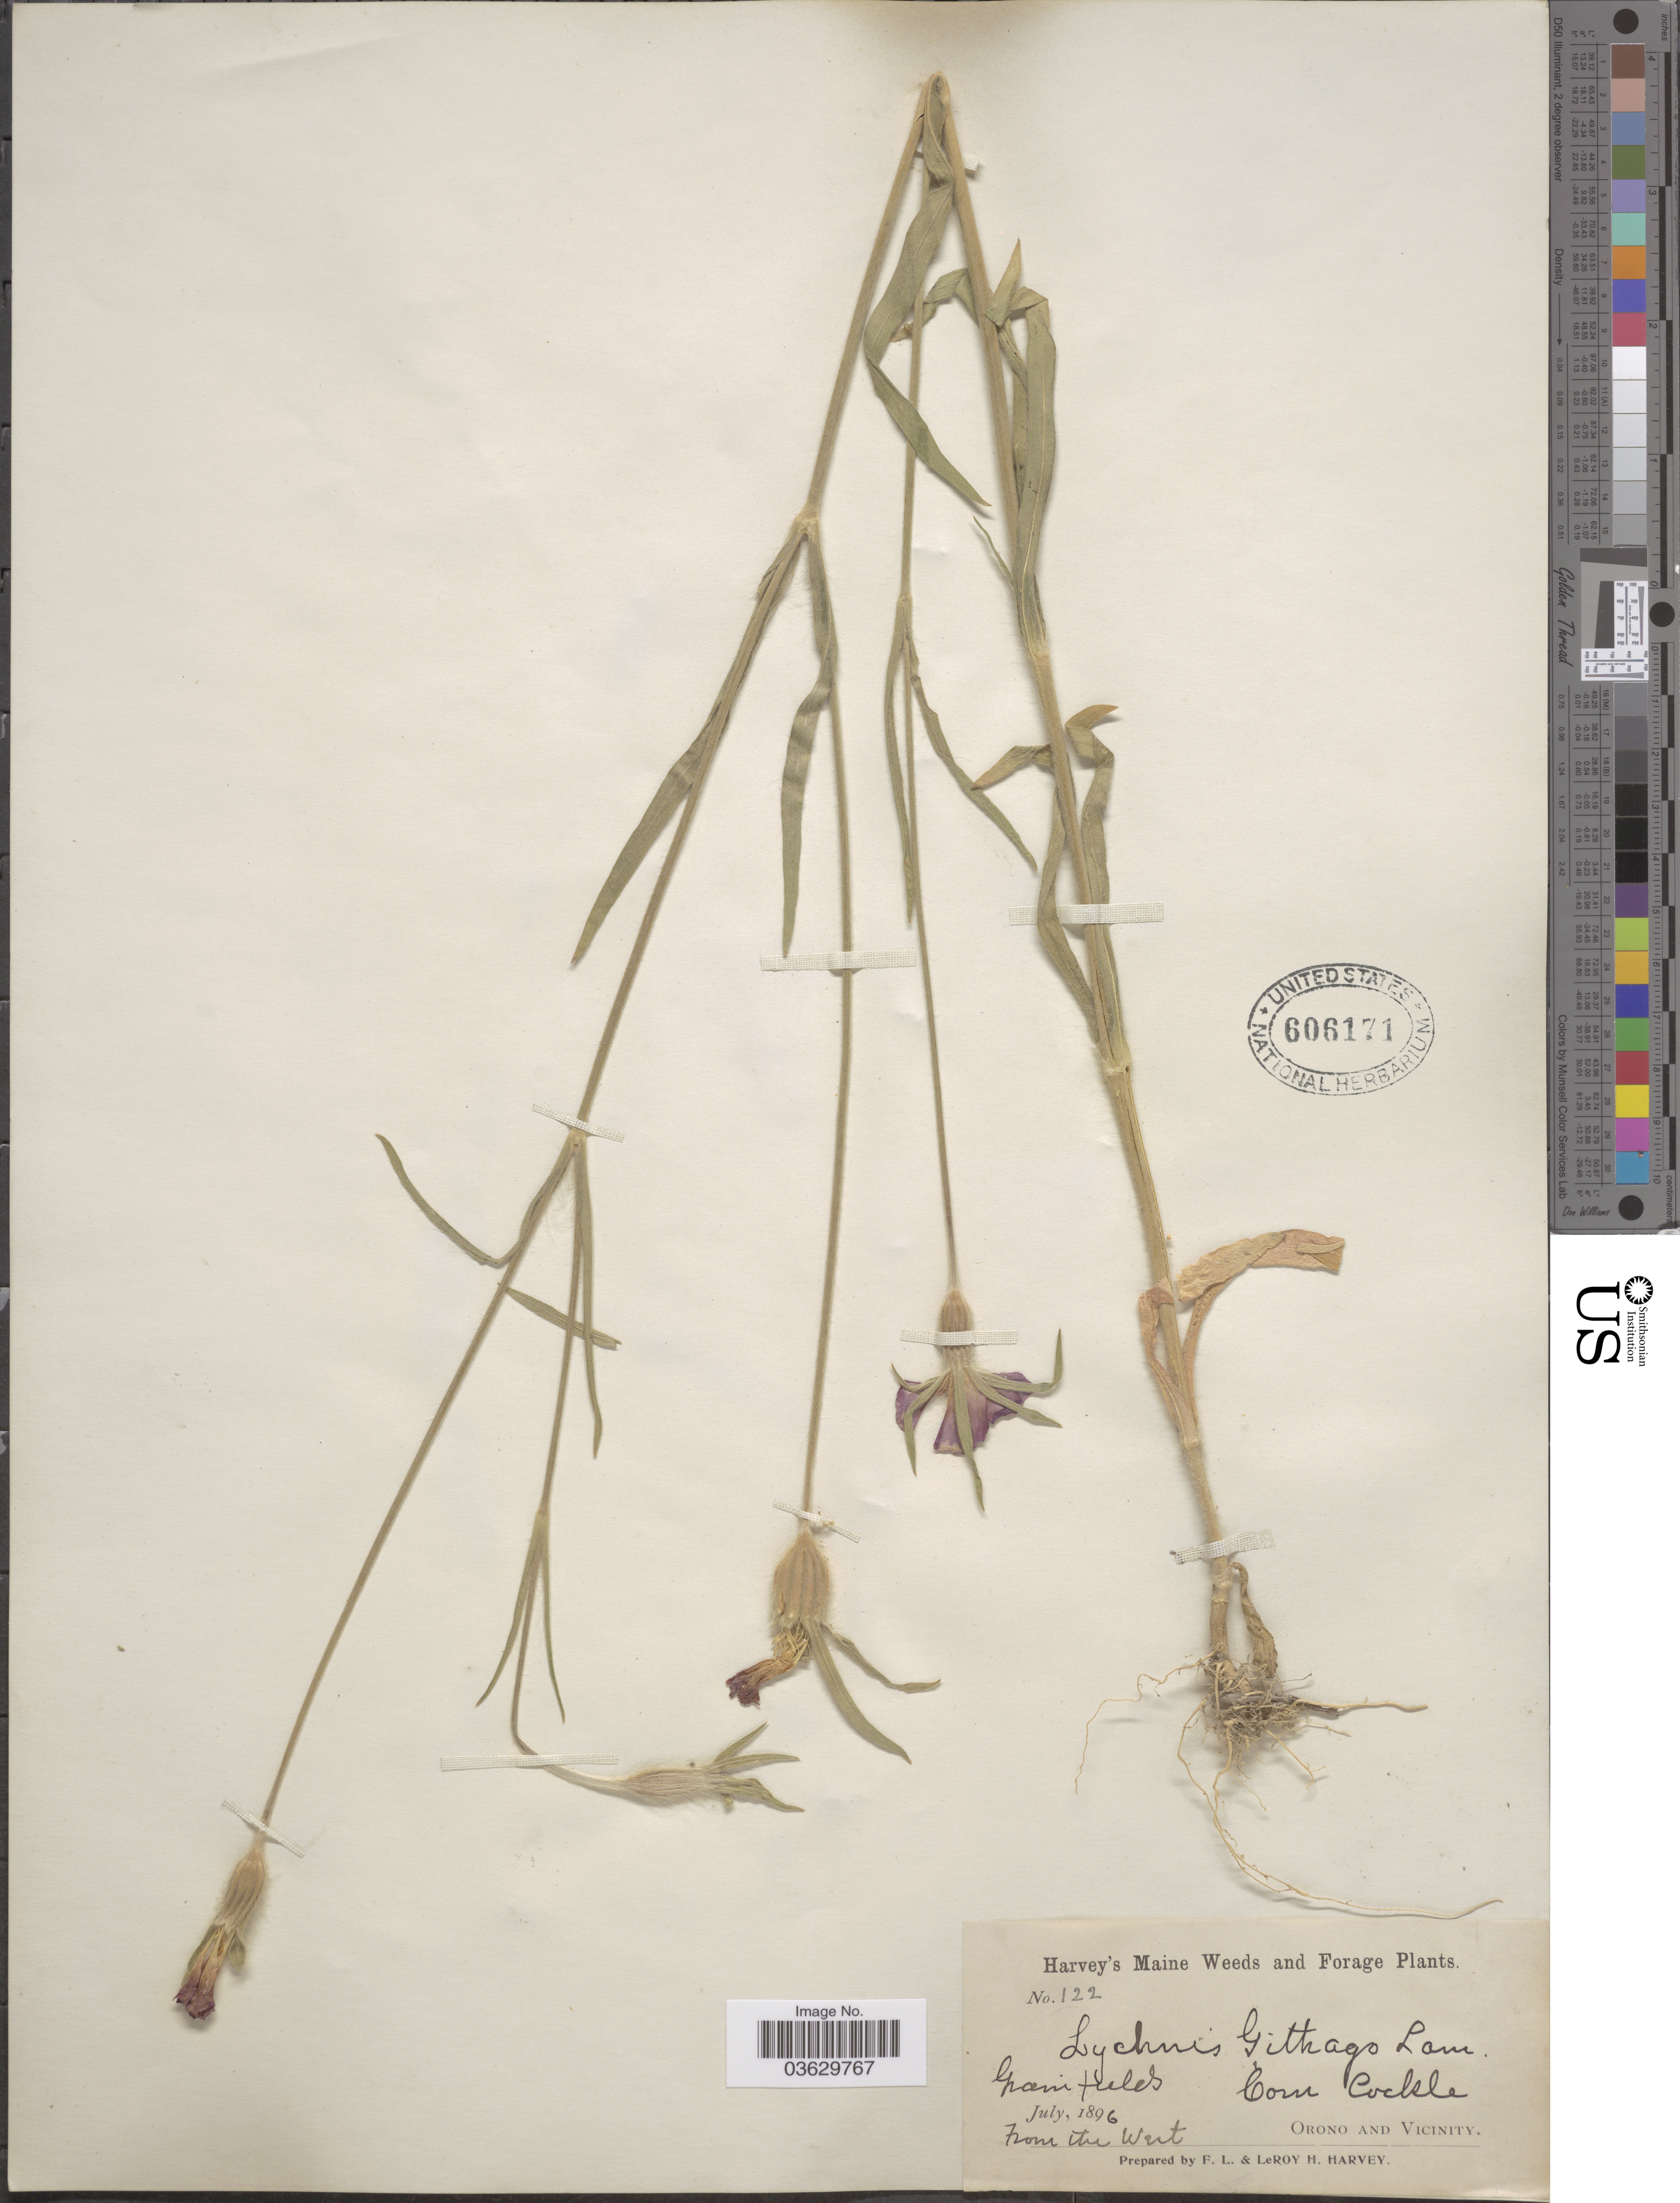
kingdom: Plantae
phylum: Tracheophyta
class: Magnoliopsida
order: Caryophyllales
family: Caryophyllaceae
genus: Agrostemma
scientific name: Agrostemma sp.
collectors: F. L. Harvey & L. H. Harvey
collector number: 122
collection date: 1896-07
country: United States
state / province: Maine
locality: Corn Cockle. Orono and Vicinity.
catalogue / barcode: US 606171